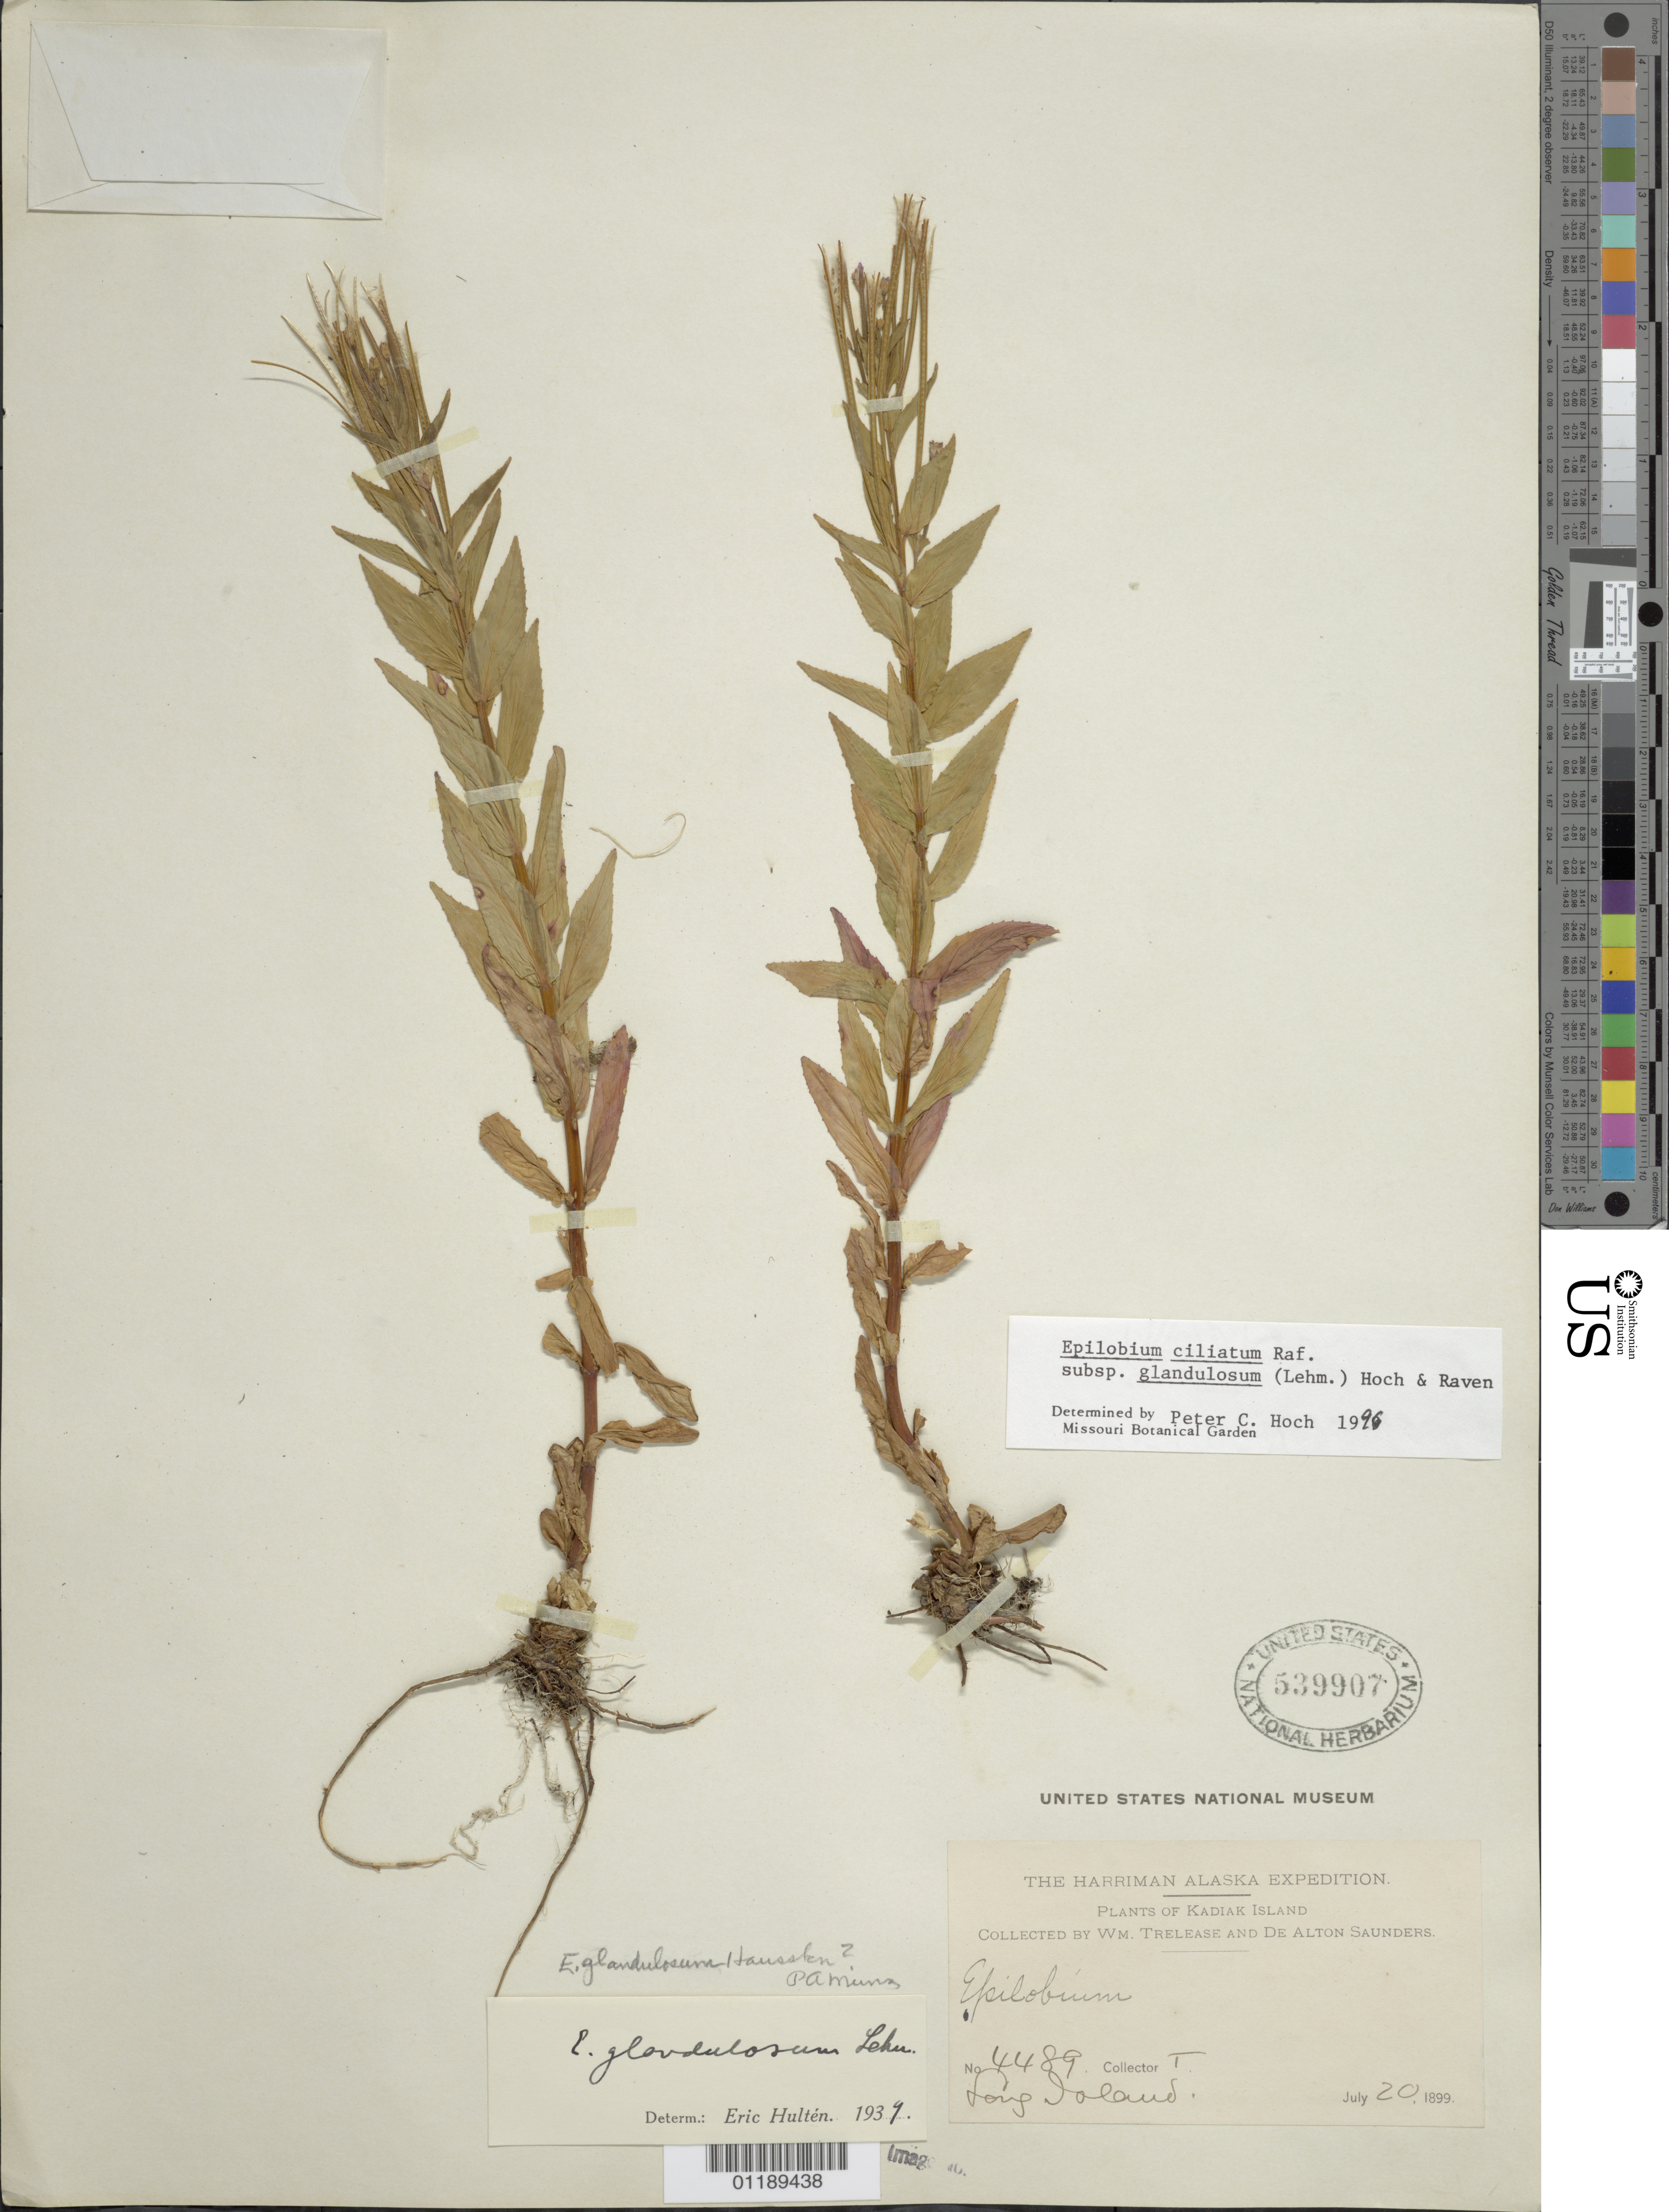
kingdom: Plantae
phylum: Tracheophyta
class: Magnoliopsida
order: Myrtales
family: Onagraceae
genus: Epilobium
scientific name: Epilobium ciliatum subsp. glandulosum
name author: (Lehm.) Hoch & P.H. Raven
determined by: Hoch, P. C.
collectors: W. Trelease & D. Saunders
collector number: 4489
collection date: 1899-07-20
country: United States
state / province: Alaska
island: Long Island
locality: Long Island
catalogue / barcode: US 539907